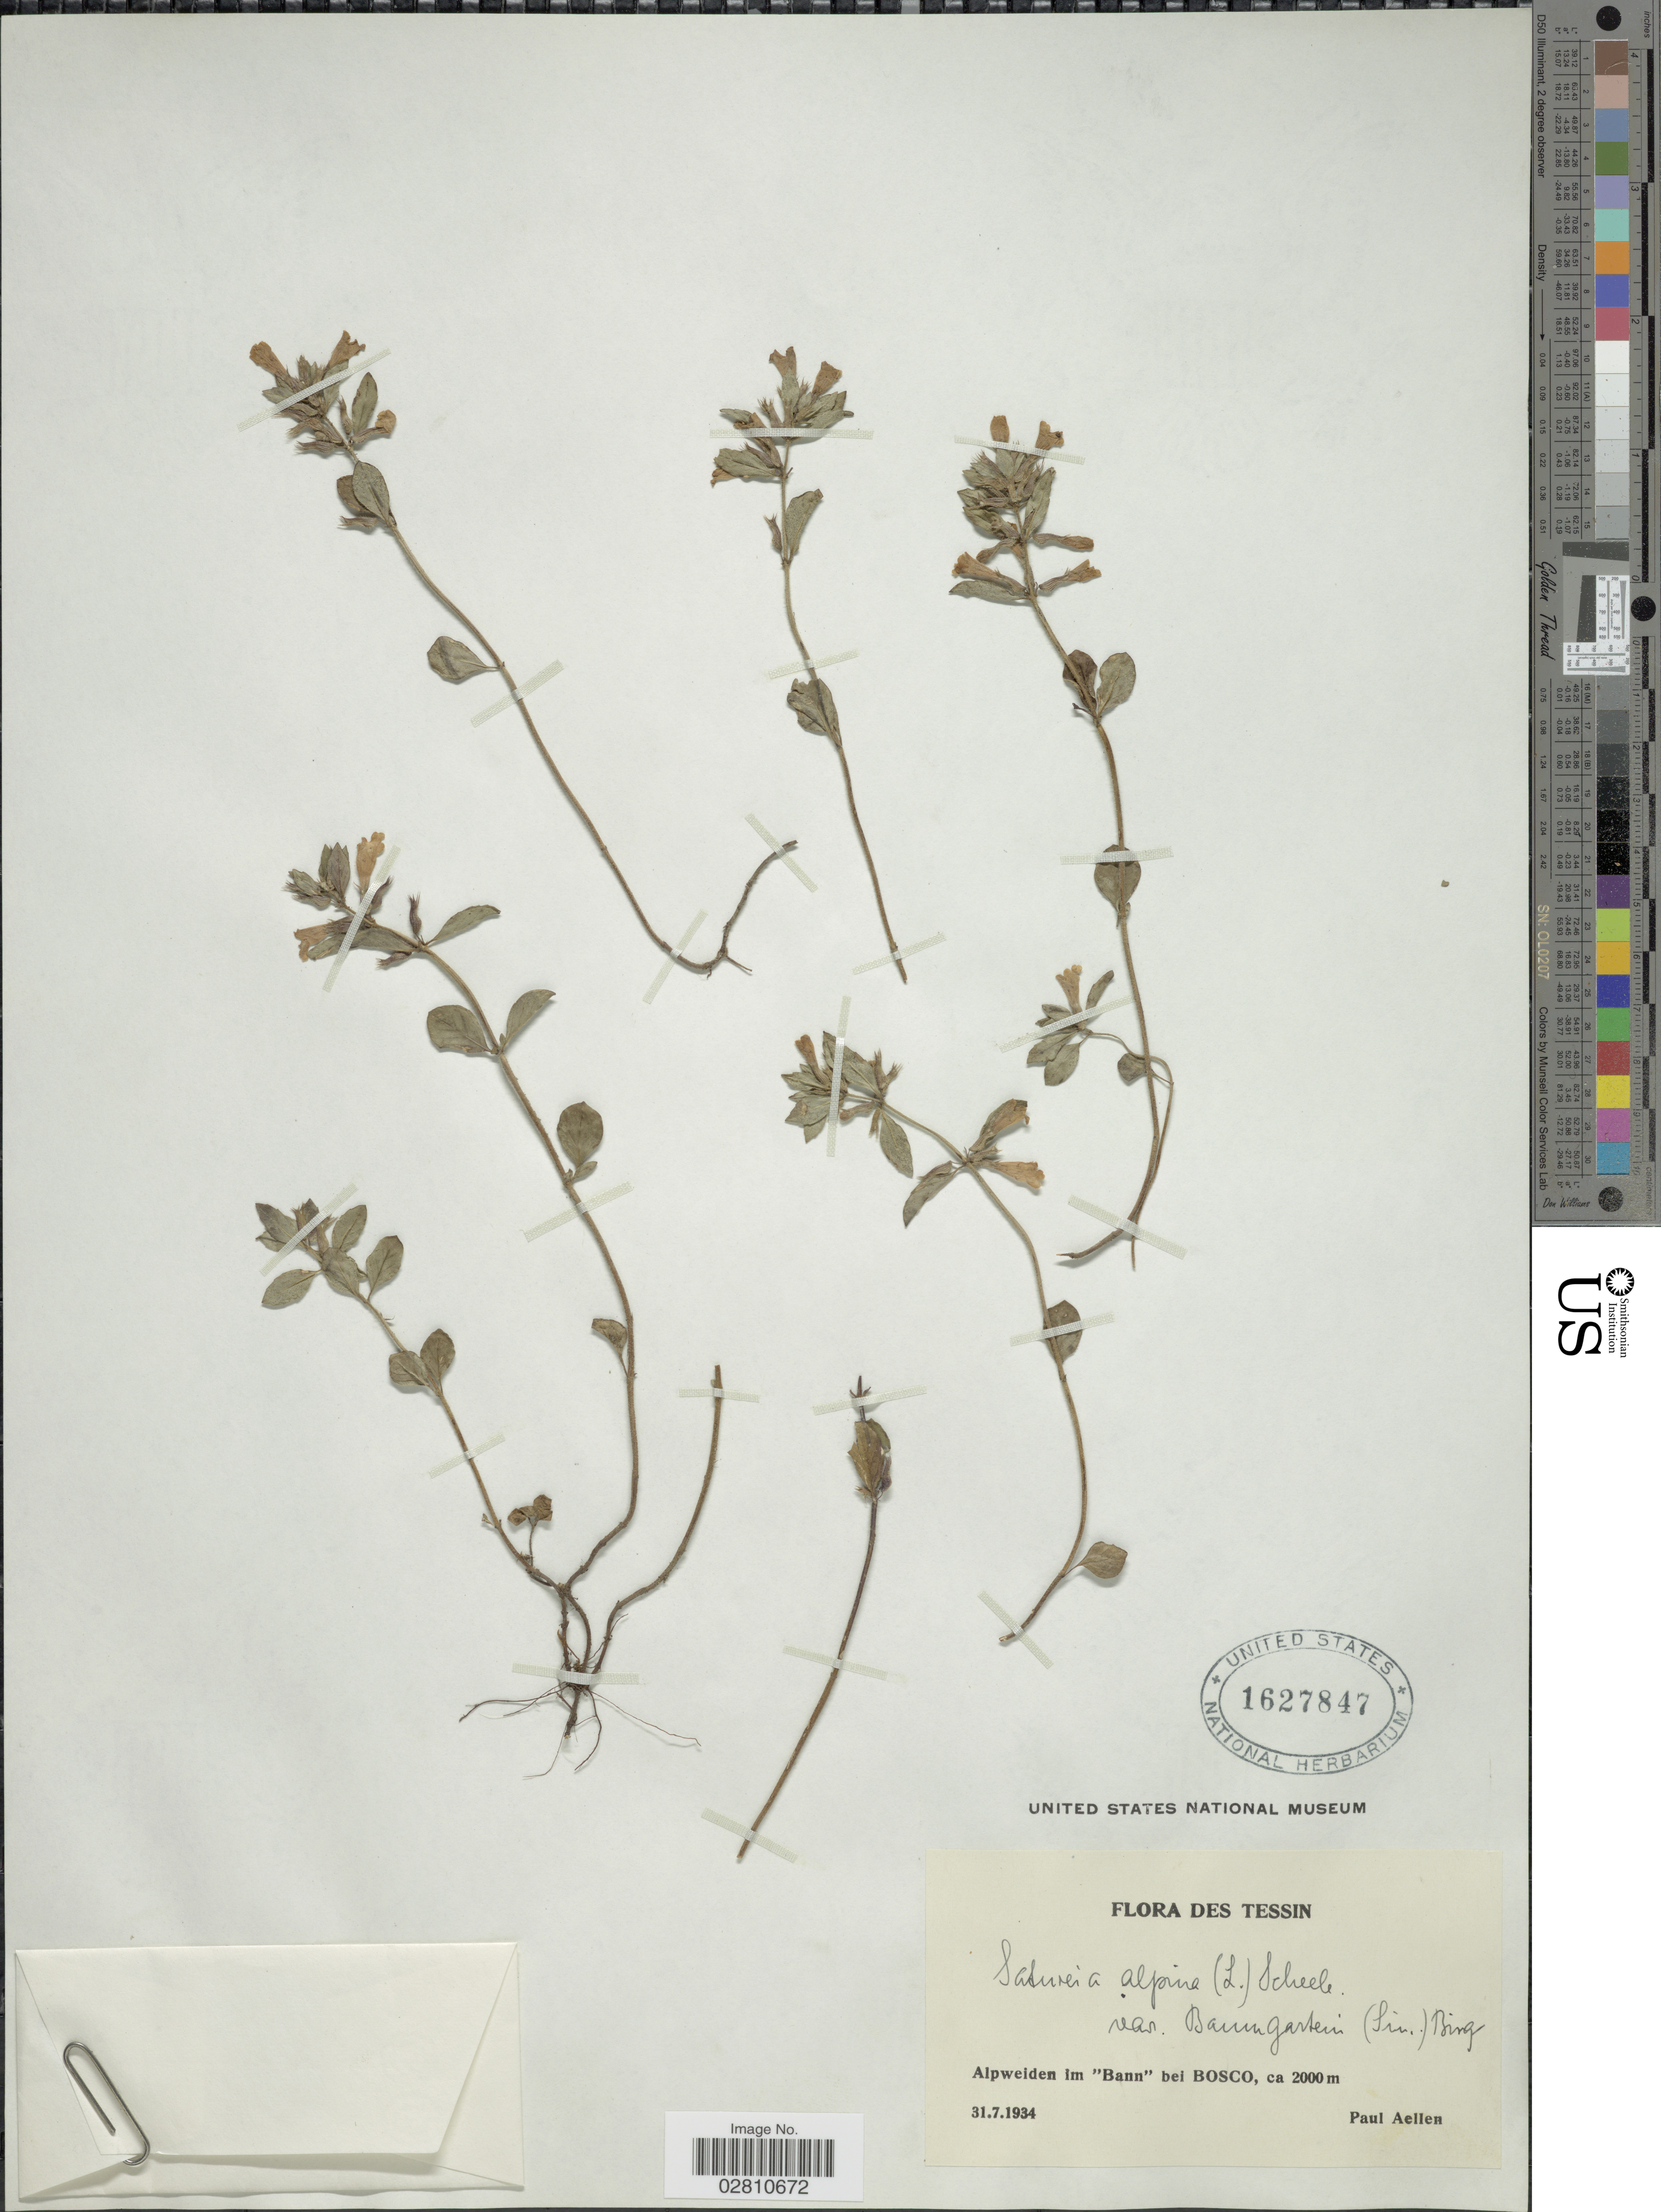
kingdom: Plantae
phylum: Tracheophyta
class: Magnoliopsida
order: Lamiales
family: Lamiaceae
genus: Clinopodium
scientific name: Clinopodium alpinum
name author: (L.) Kuntze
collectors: P. Aellen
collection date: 1934-07-31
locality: Des Tessin, Alpweiden im "Bann" bei Bosco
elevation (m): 2000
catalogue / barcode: US 1627847